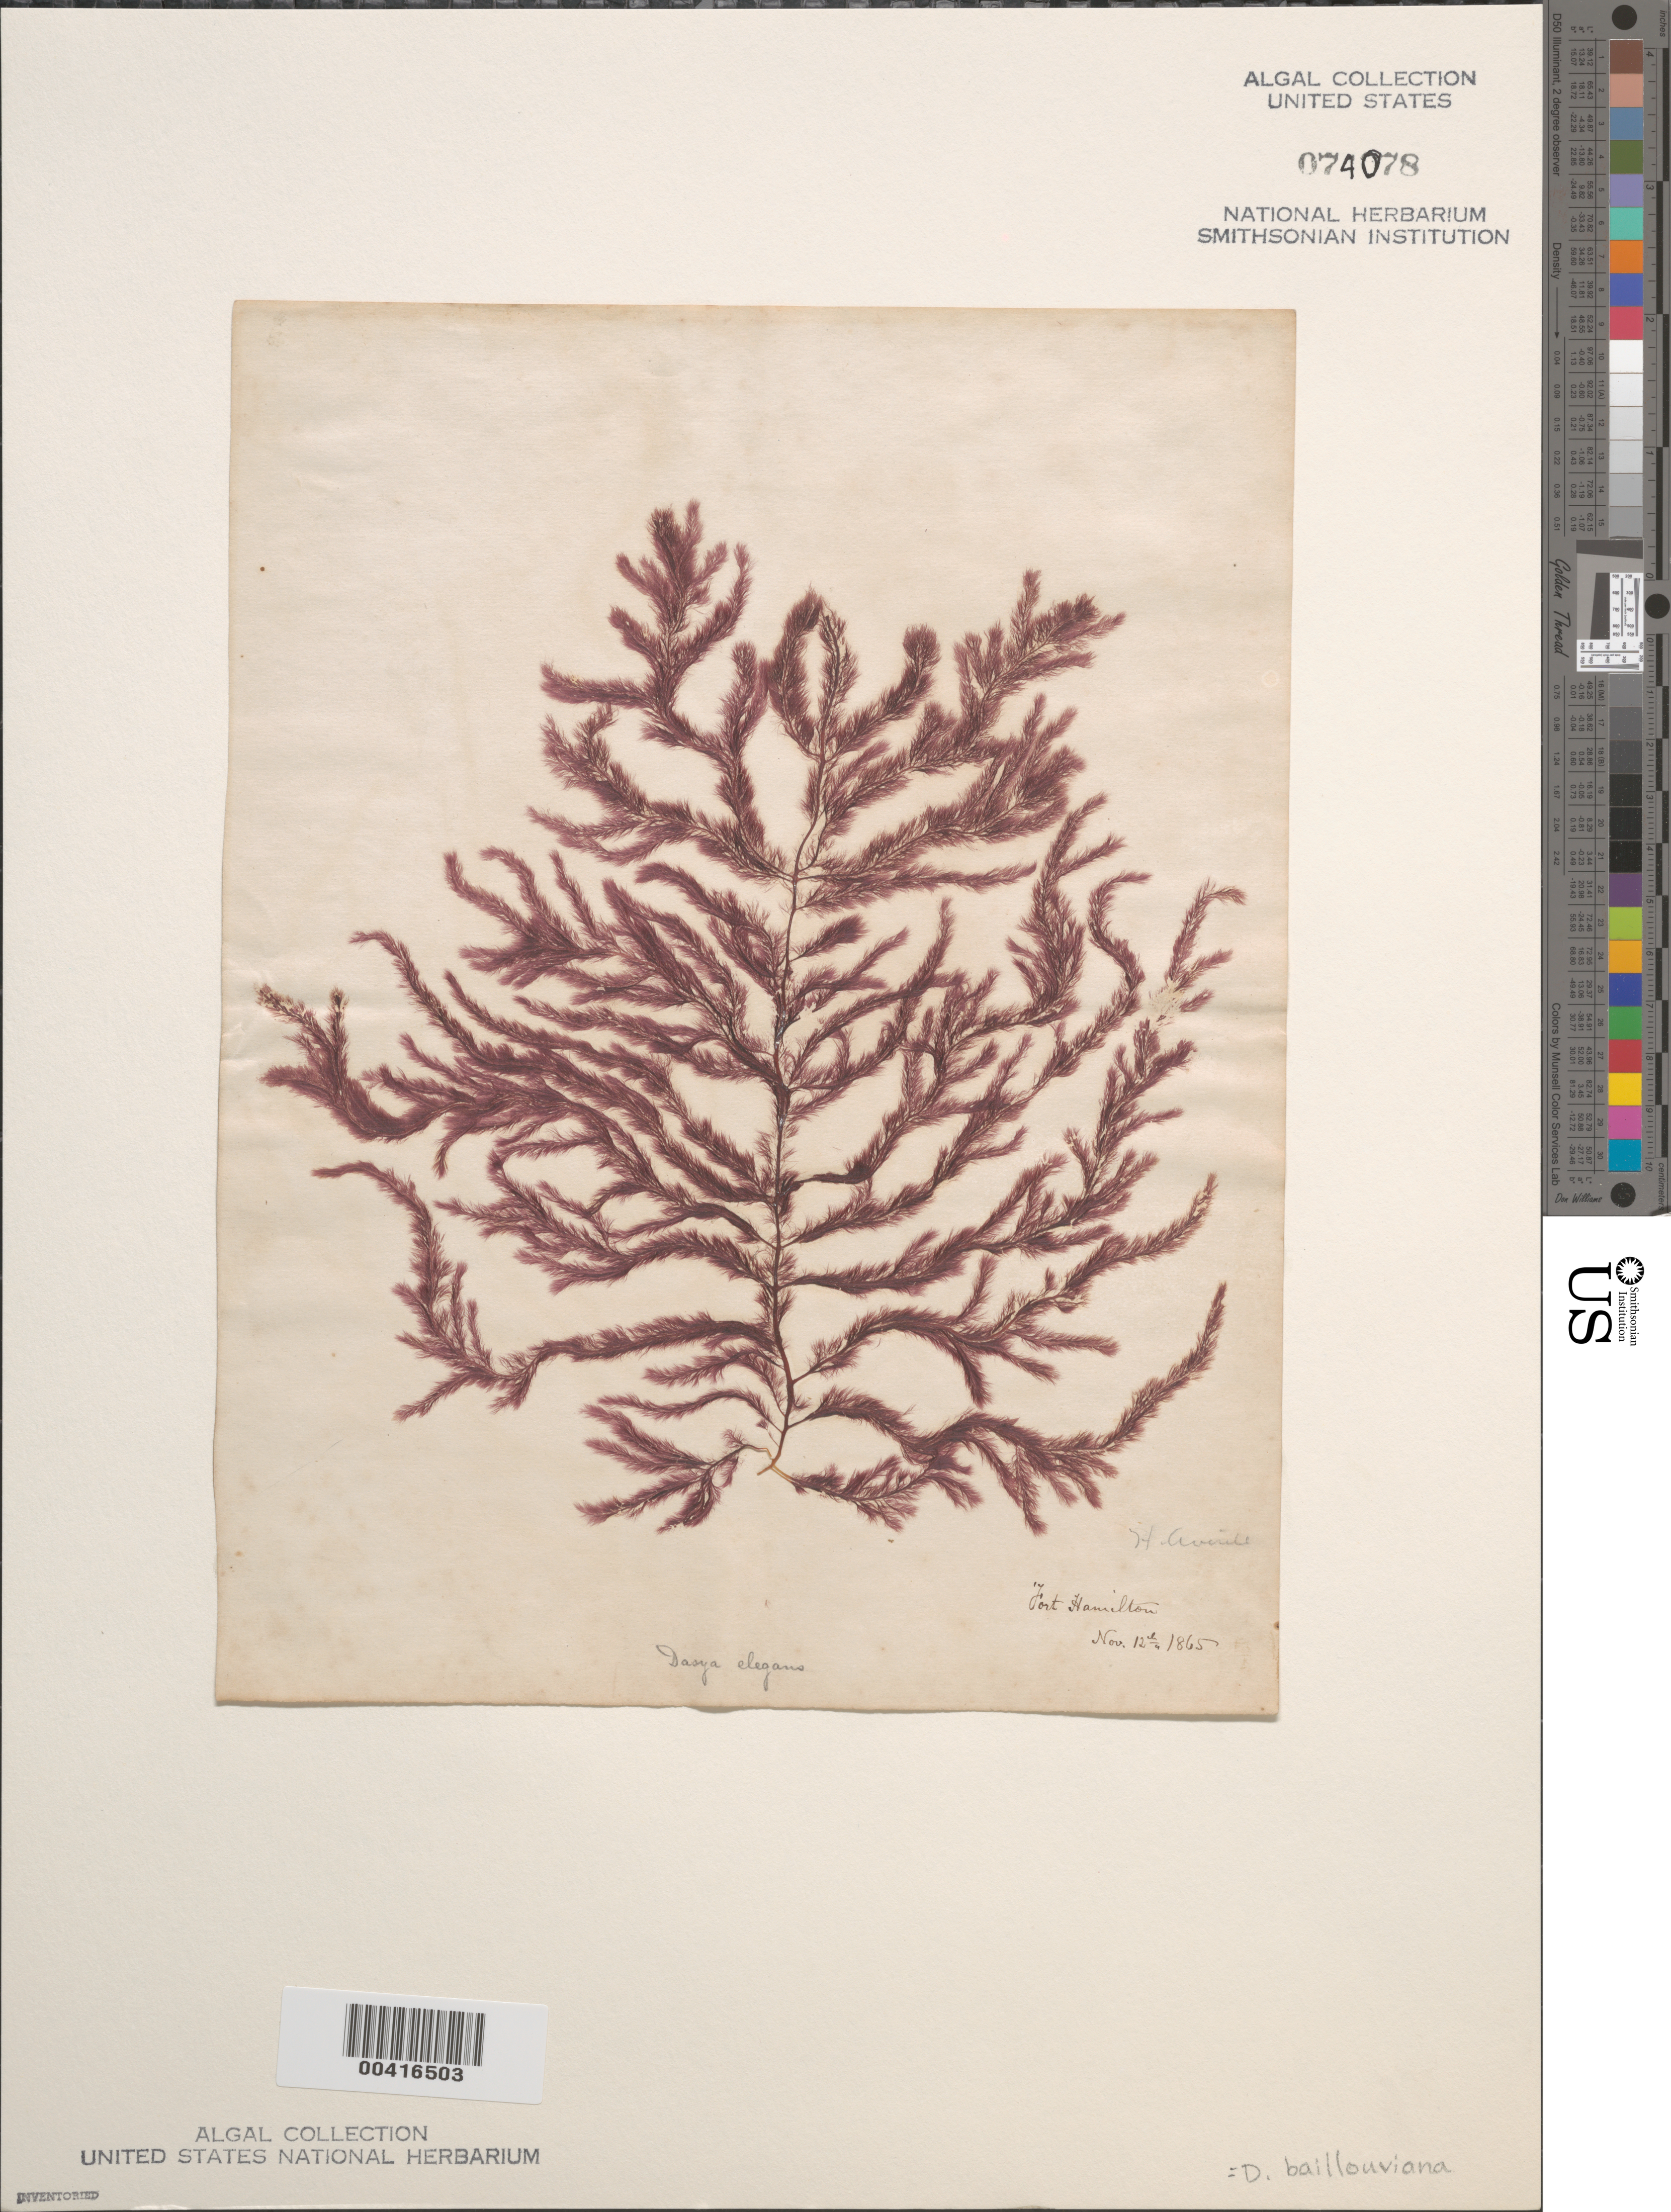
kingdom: Plantae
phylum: Rhodophyta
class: Florideophyceae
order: Ceramiales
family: Dasyaceae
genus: Dasya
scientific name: Dasya pedicellata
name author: (C. Agardh) C. Agardh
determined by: Algae name updating Project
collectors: H. Averill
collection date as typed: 12 Nov 1865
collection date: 1865-11-12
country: United States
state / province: New York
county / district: Kings County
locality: Fort Hamilton, Brooklyn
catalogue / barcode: US 74078